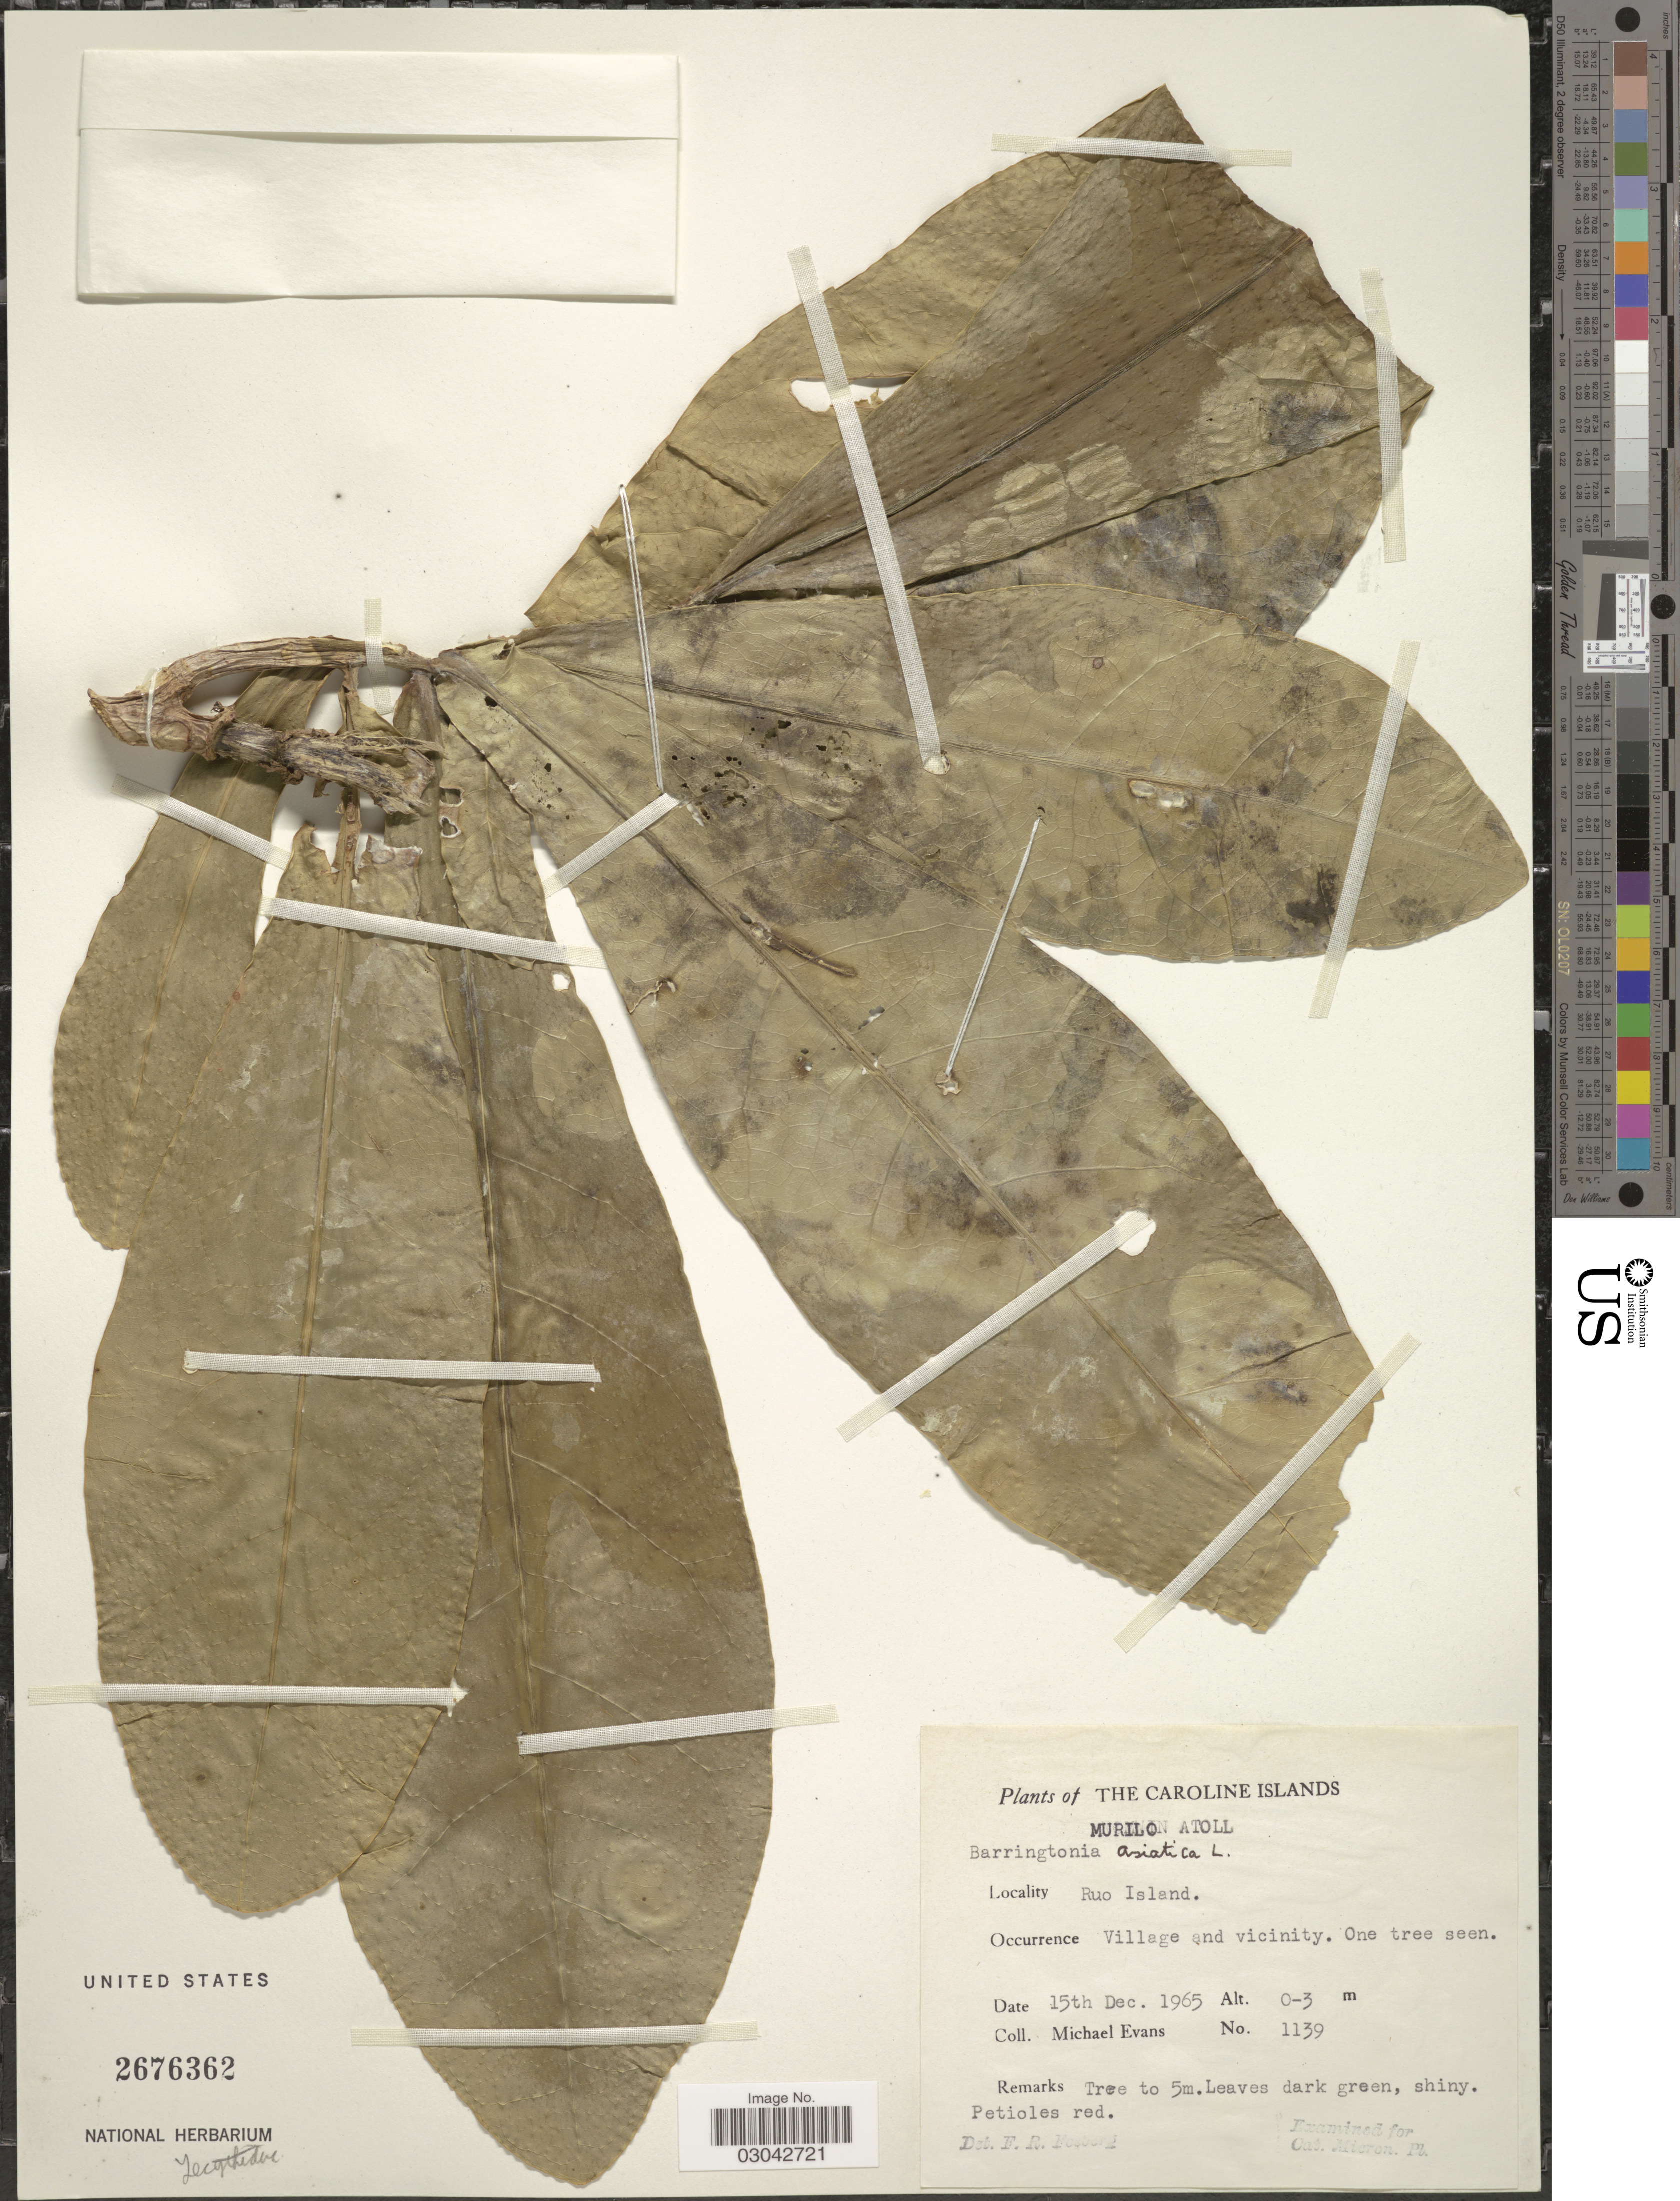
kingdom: Plantae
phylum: Tracheophyta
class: Magnoliopsida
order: Ericales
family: Lecythidaceae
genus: Barringtonia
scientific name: Barringtonia asiatica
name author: (L.) Kurz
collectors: M. Evans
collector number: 1139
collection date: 1965-12-15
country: Micronesia, Federated States of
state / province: Truk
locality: Caroline Islands. Murilo Atoll. Ruo Island. Village and vicinity.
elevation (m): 0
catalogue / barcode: US 2676362